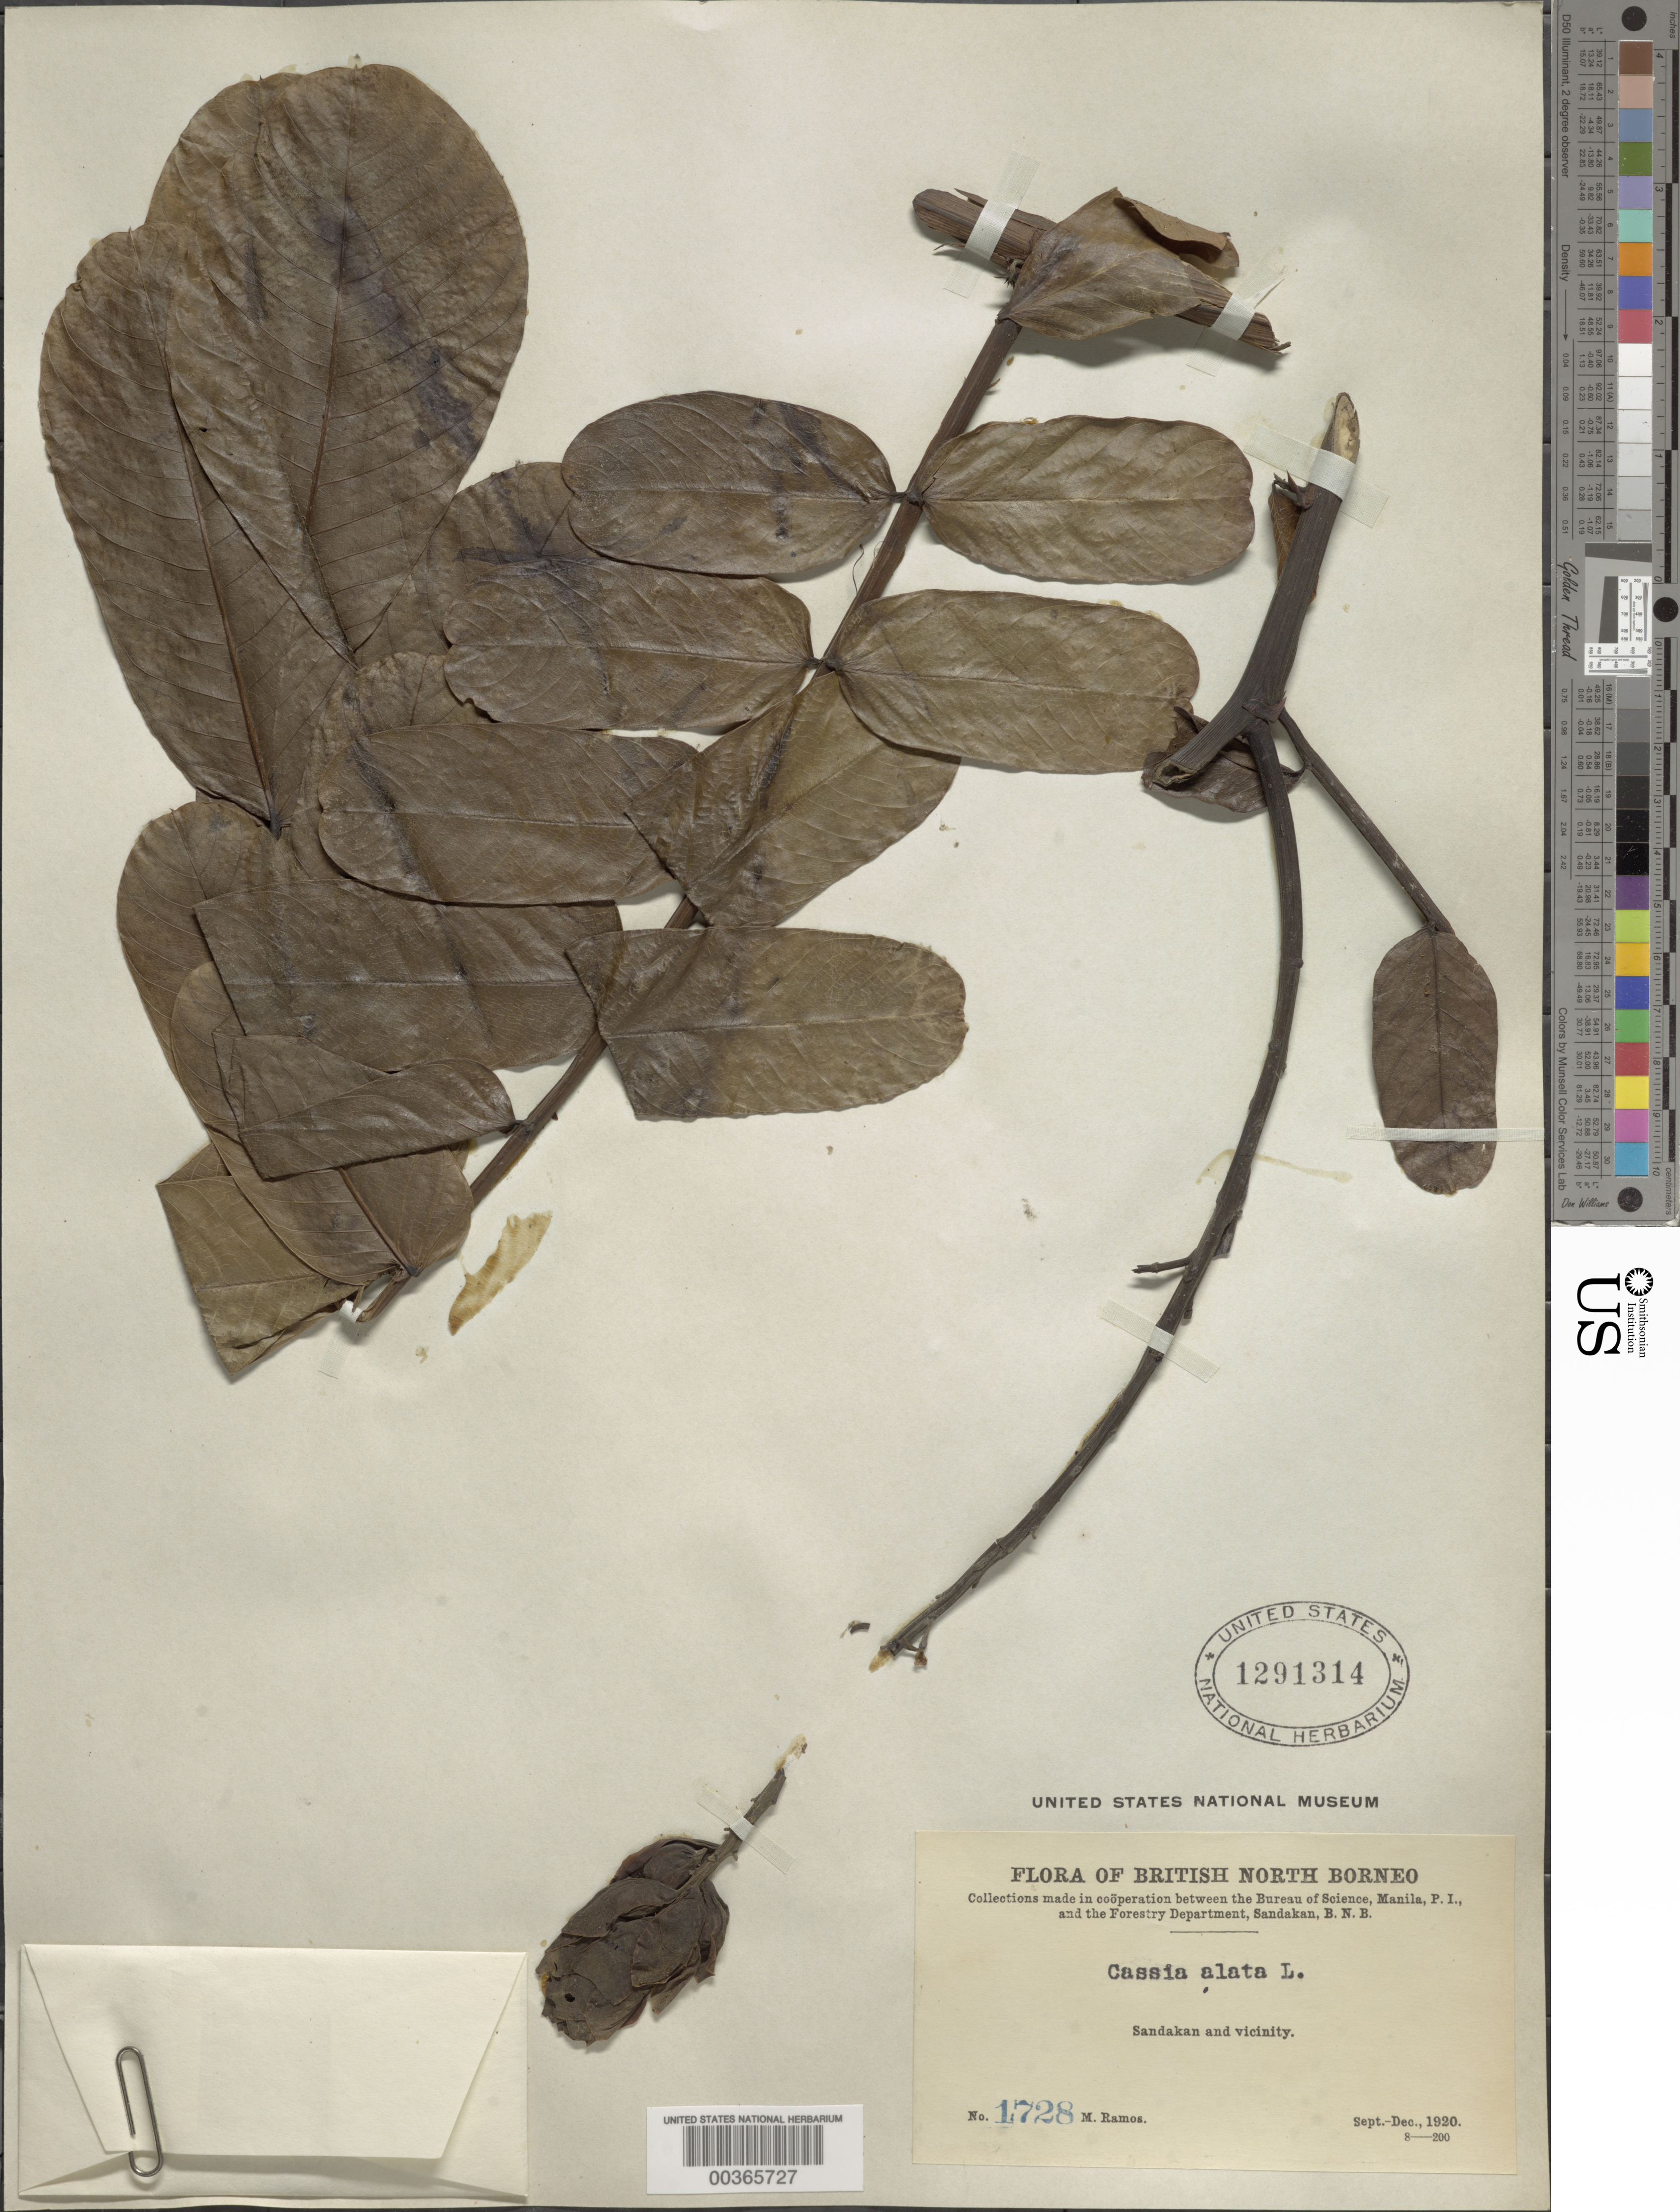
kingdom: Plantae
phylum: Tracheophyta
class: Magnoliopsida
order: Fabales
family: Fabaceae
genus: Senna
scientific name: Senna alata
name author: (L.) Roxb.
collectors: M. Ramos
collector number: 1728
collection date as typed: Sep 1920 to -- Dec 1920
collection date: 1920-09/1920-12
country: Malaysia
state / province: Sabah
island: Borneo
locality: Sandakan and vicinity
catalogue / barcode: US 1291314